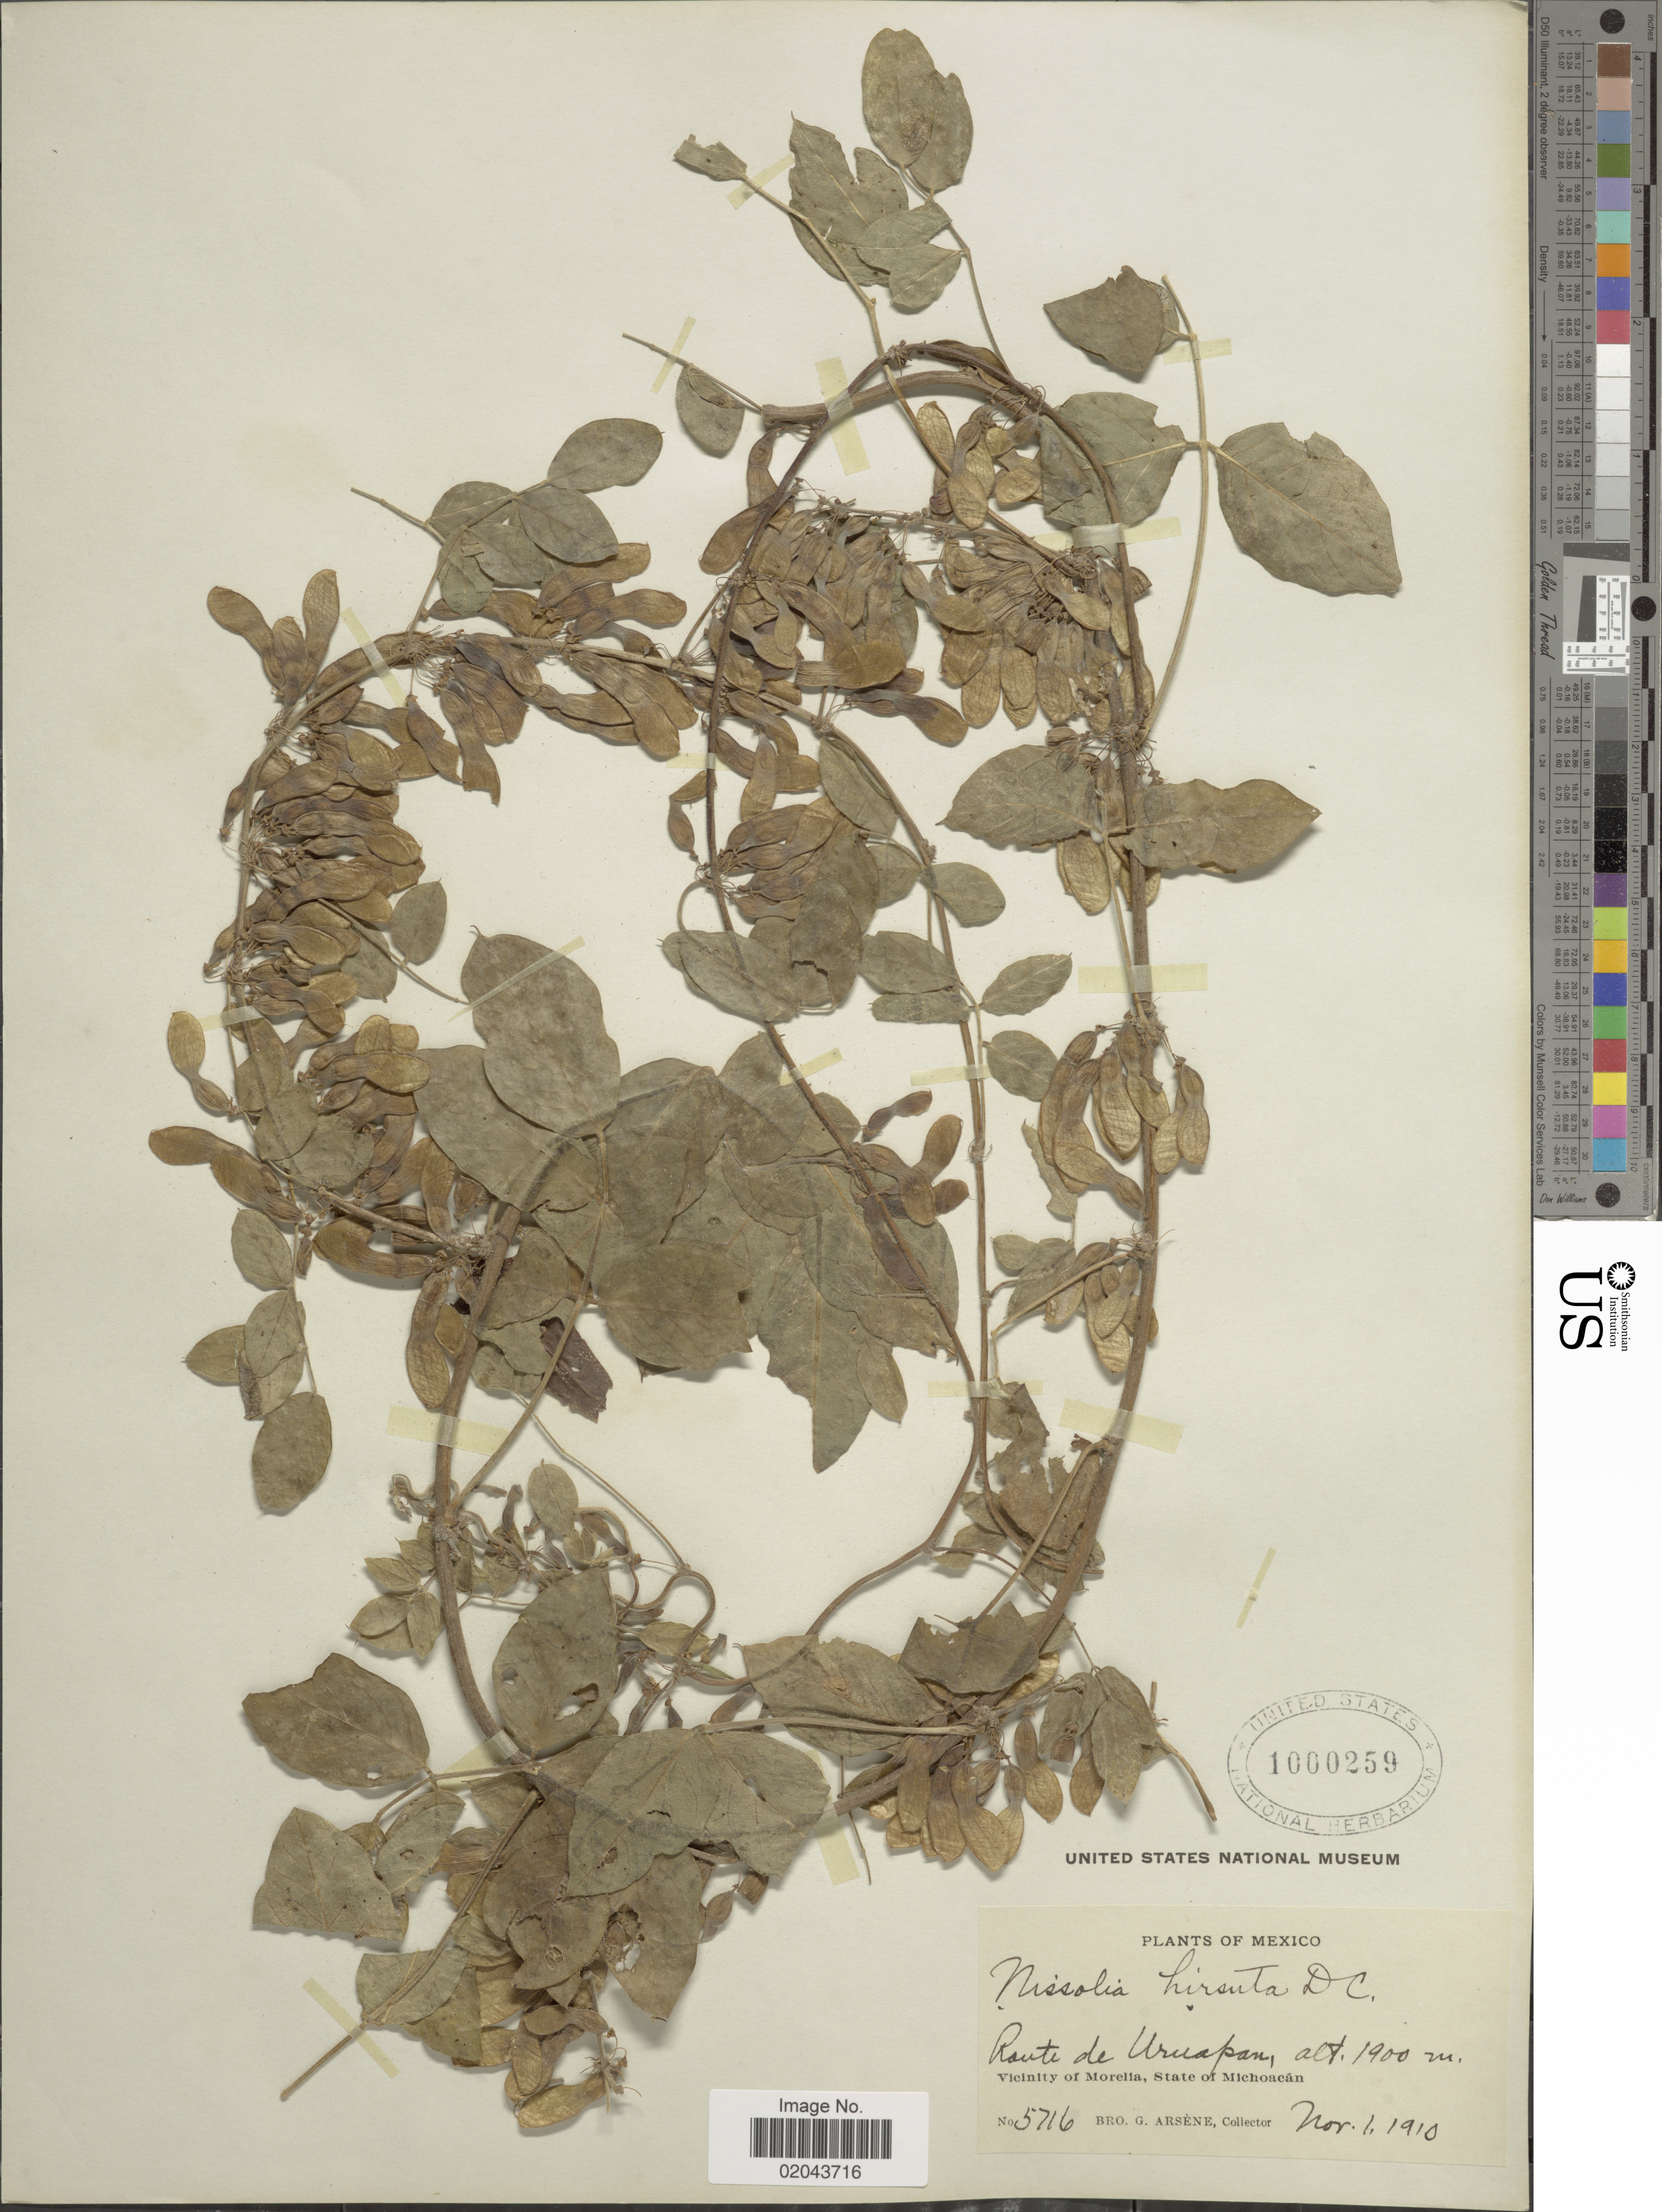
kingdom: Plantae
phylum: Tracheophyta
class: Magnoliopsida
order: Fabales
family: Fabaceae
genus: Nissolia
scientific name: Nissolia microptera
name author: Poir.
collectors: Bro. G. Arsène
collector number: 5716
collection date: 1910-11-01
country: Mexico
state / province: Michoacán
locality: Route du Uruapan, vicinity of Morelia.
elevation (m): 1900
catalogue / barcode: US 1000259